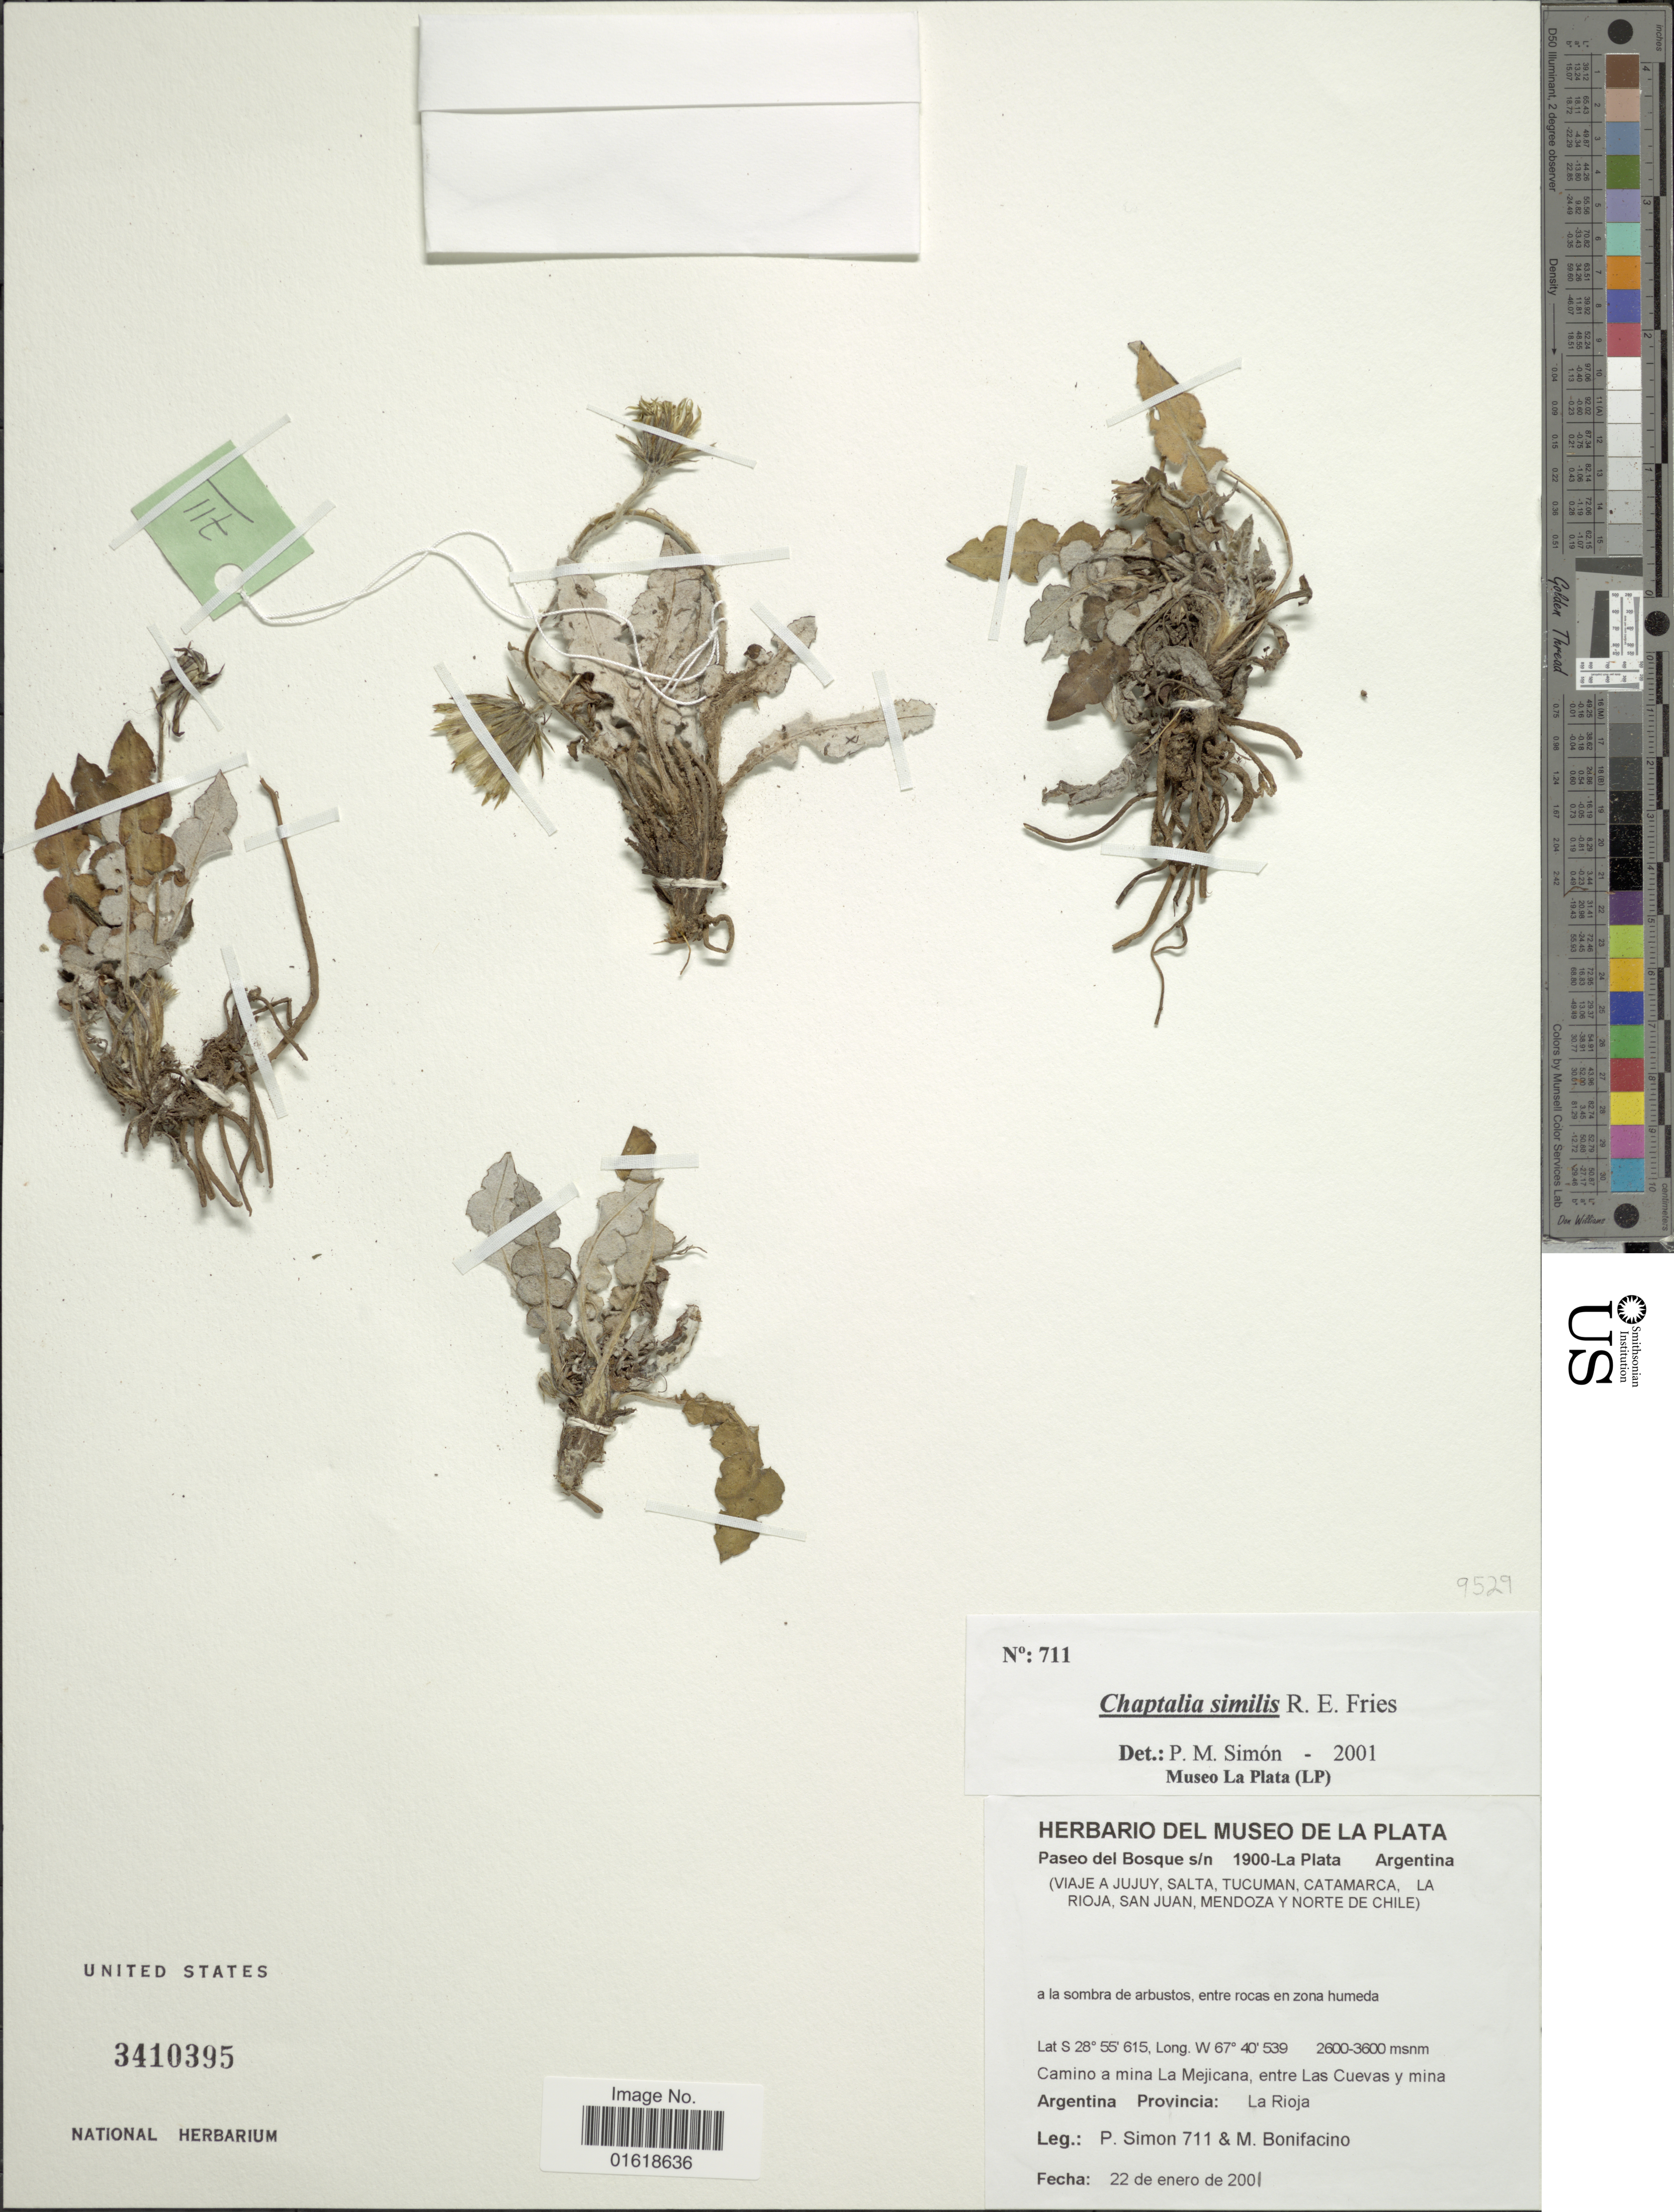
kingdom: Plantae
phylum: Tracheophyta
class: Magnoliopsida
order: Asterales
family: Asteraceae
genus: Chaptalia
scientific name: Chaptalia nutans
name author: (L.) Pol.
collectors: P. Simon & M. Bonifacino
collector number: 711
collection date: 2001-01-22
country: Argentina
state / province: La Rioja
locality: Camino a mina La Mejicana, entre Las Cuevas y mina. Argentina Provincia: La Rioja.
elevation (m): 2600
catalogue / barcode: US 3410395